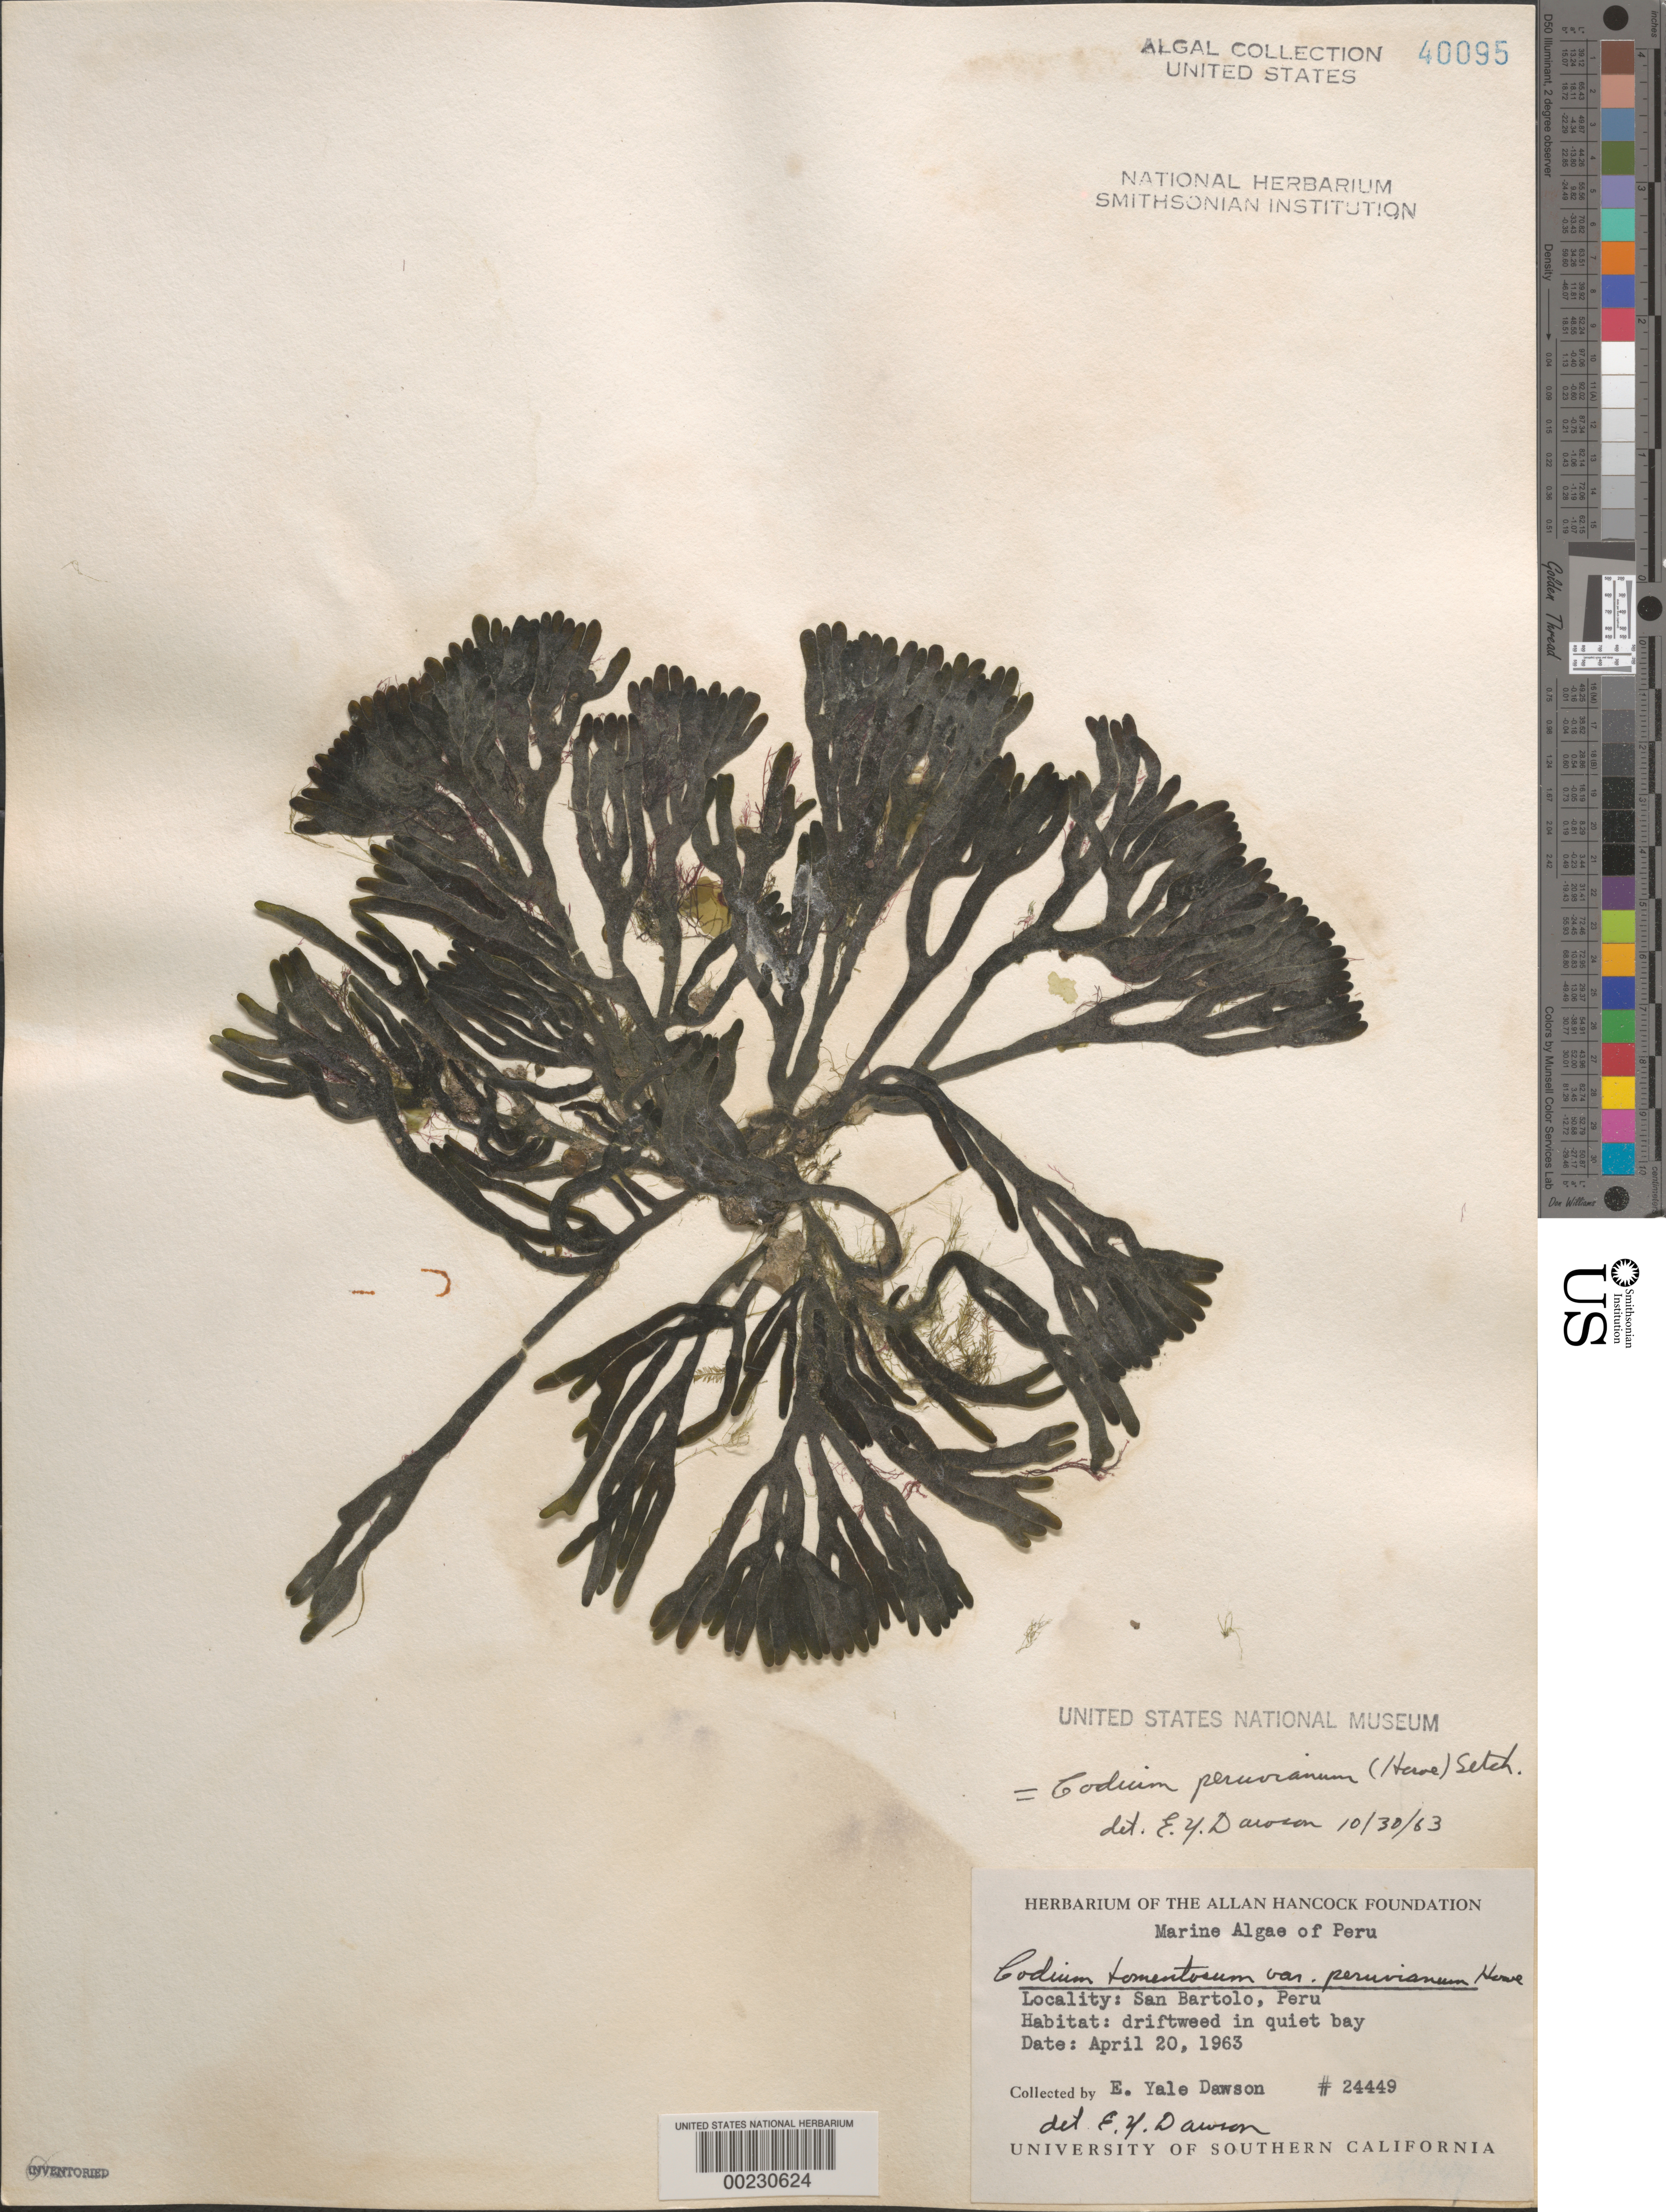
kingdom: Plantae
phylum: Chlorophyta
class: Ulvophyceae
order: Bryopsidales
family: Codiaceae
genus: Codium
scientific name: Codium peruvianum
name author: (M. Howe) Setch.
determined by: Dawson, E. Y.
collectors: E. Y. Dawson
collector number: EYD 24449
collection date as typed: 20 Apr 1963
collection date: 1963-04-20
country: Peru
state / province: Lima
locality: San bartolo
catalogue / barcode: US 40095